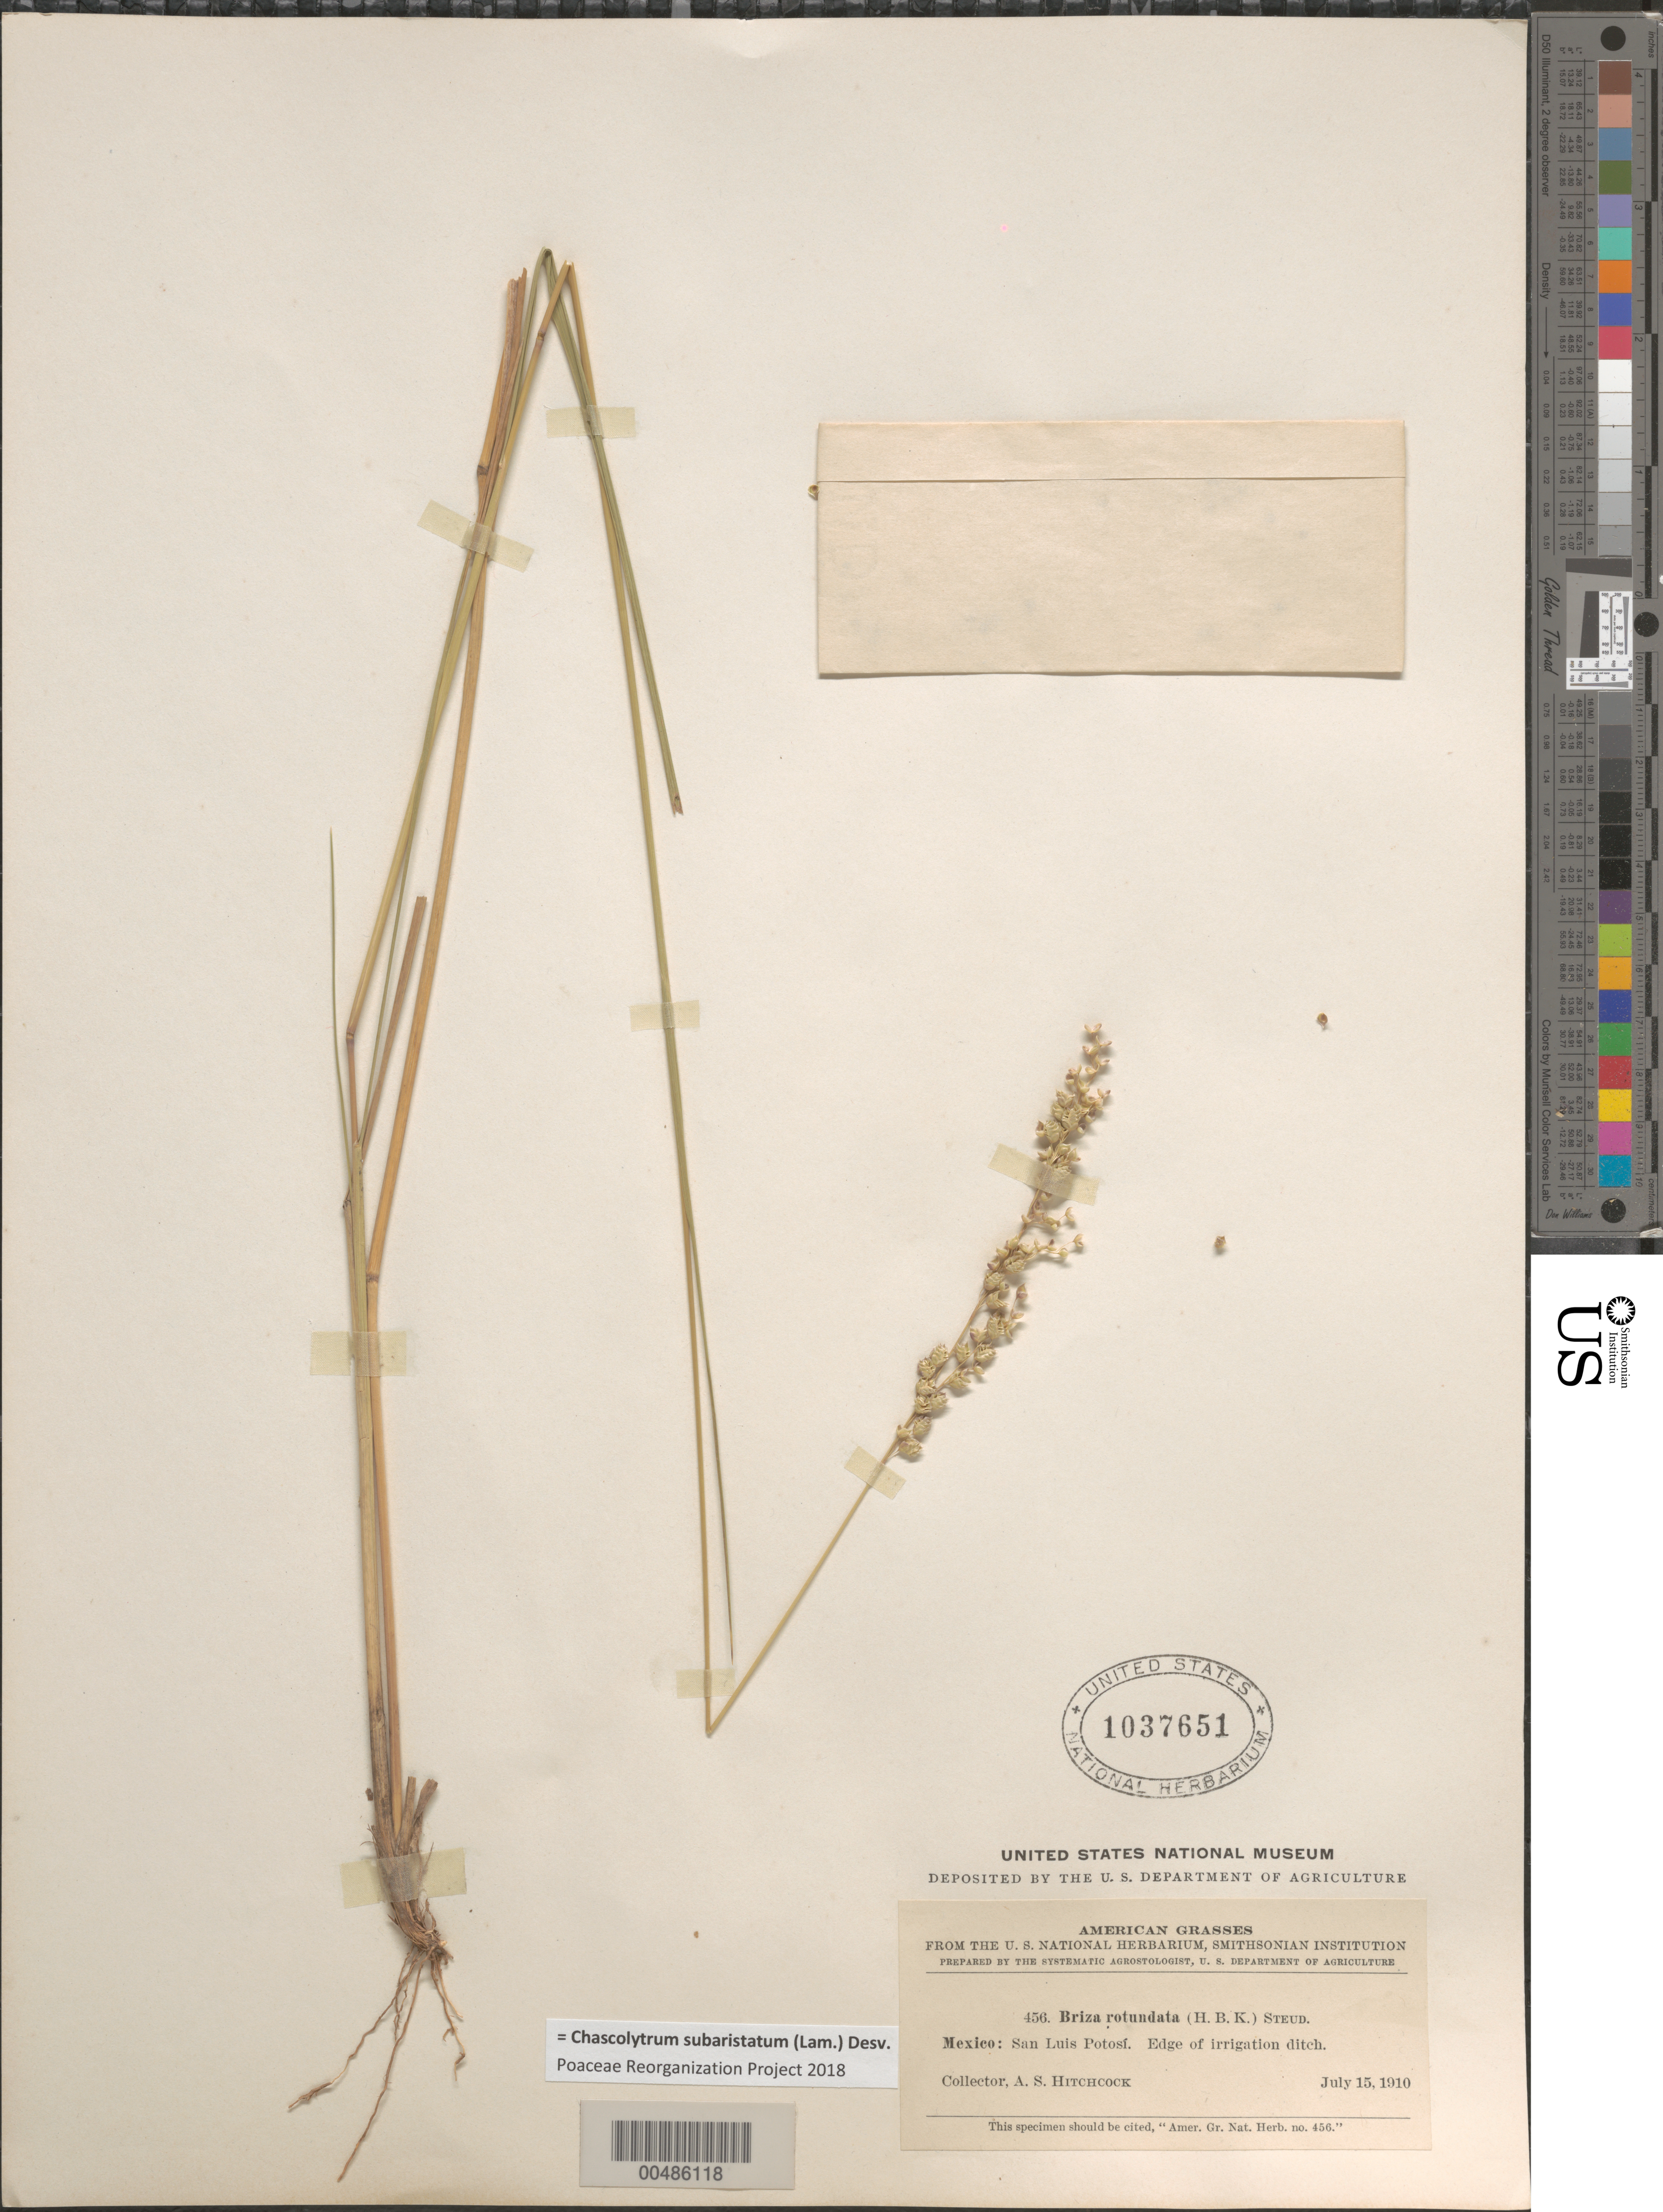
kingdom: Plantae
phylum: Tracheophyta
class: Liliopsida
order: Poales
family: Poaceae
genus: Chascolytrum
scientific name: Chascolytrum subaristatum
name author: (Lam.) Desv.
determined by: Poaceae Reorganization Project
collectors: A. S. Hitchcock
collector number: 456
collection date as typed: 15 Jul 1910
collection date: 1910-07-15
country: Mexico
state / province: San Luis Potosi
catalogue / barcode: US 1037651